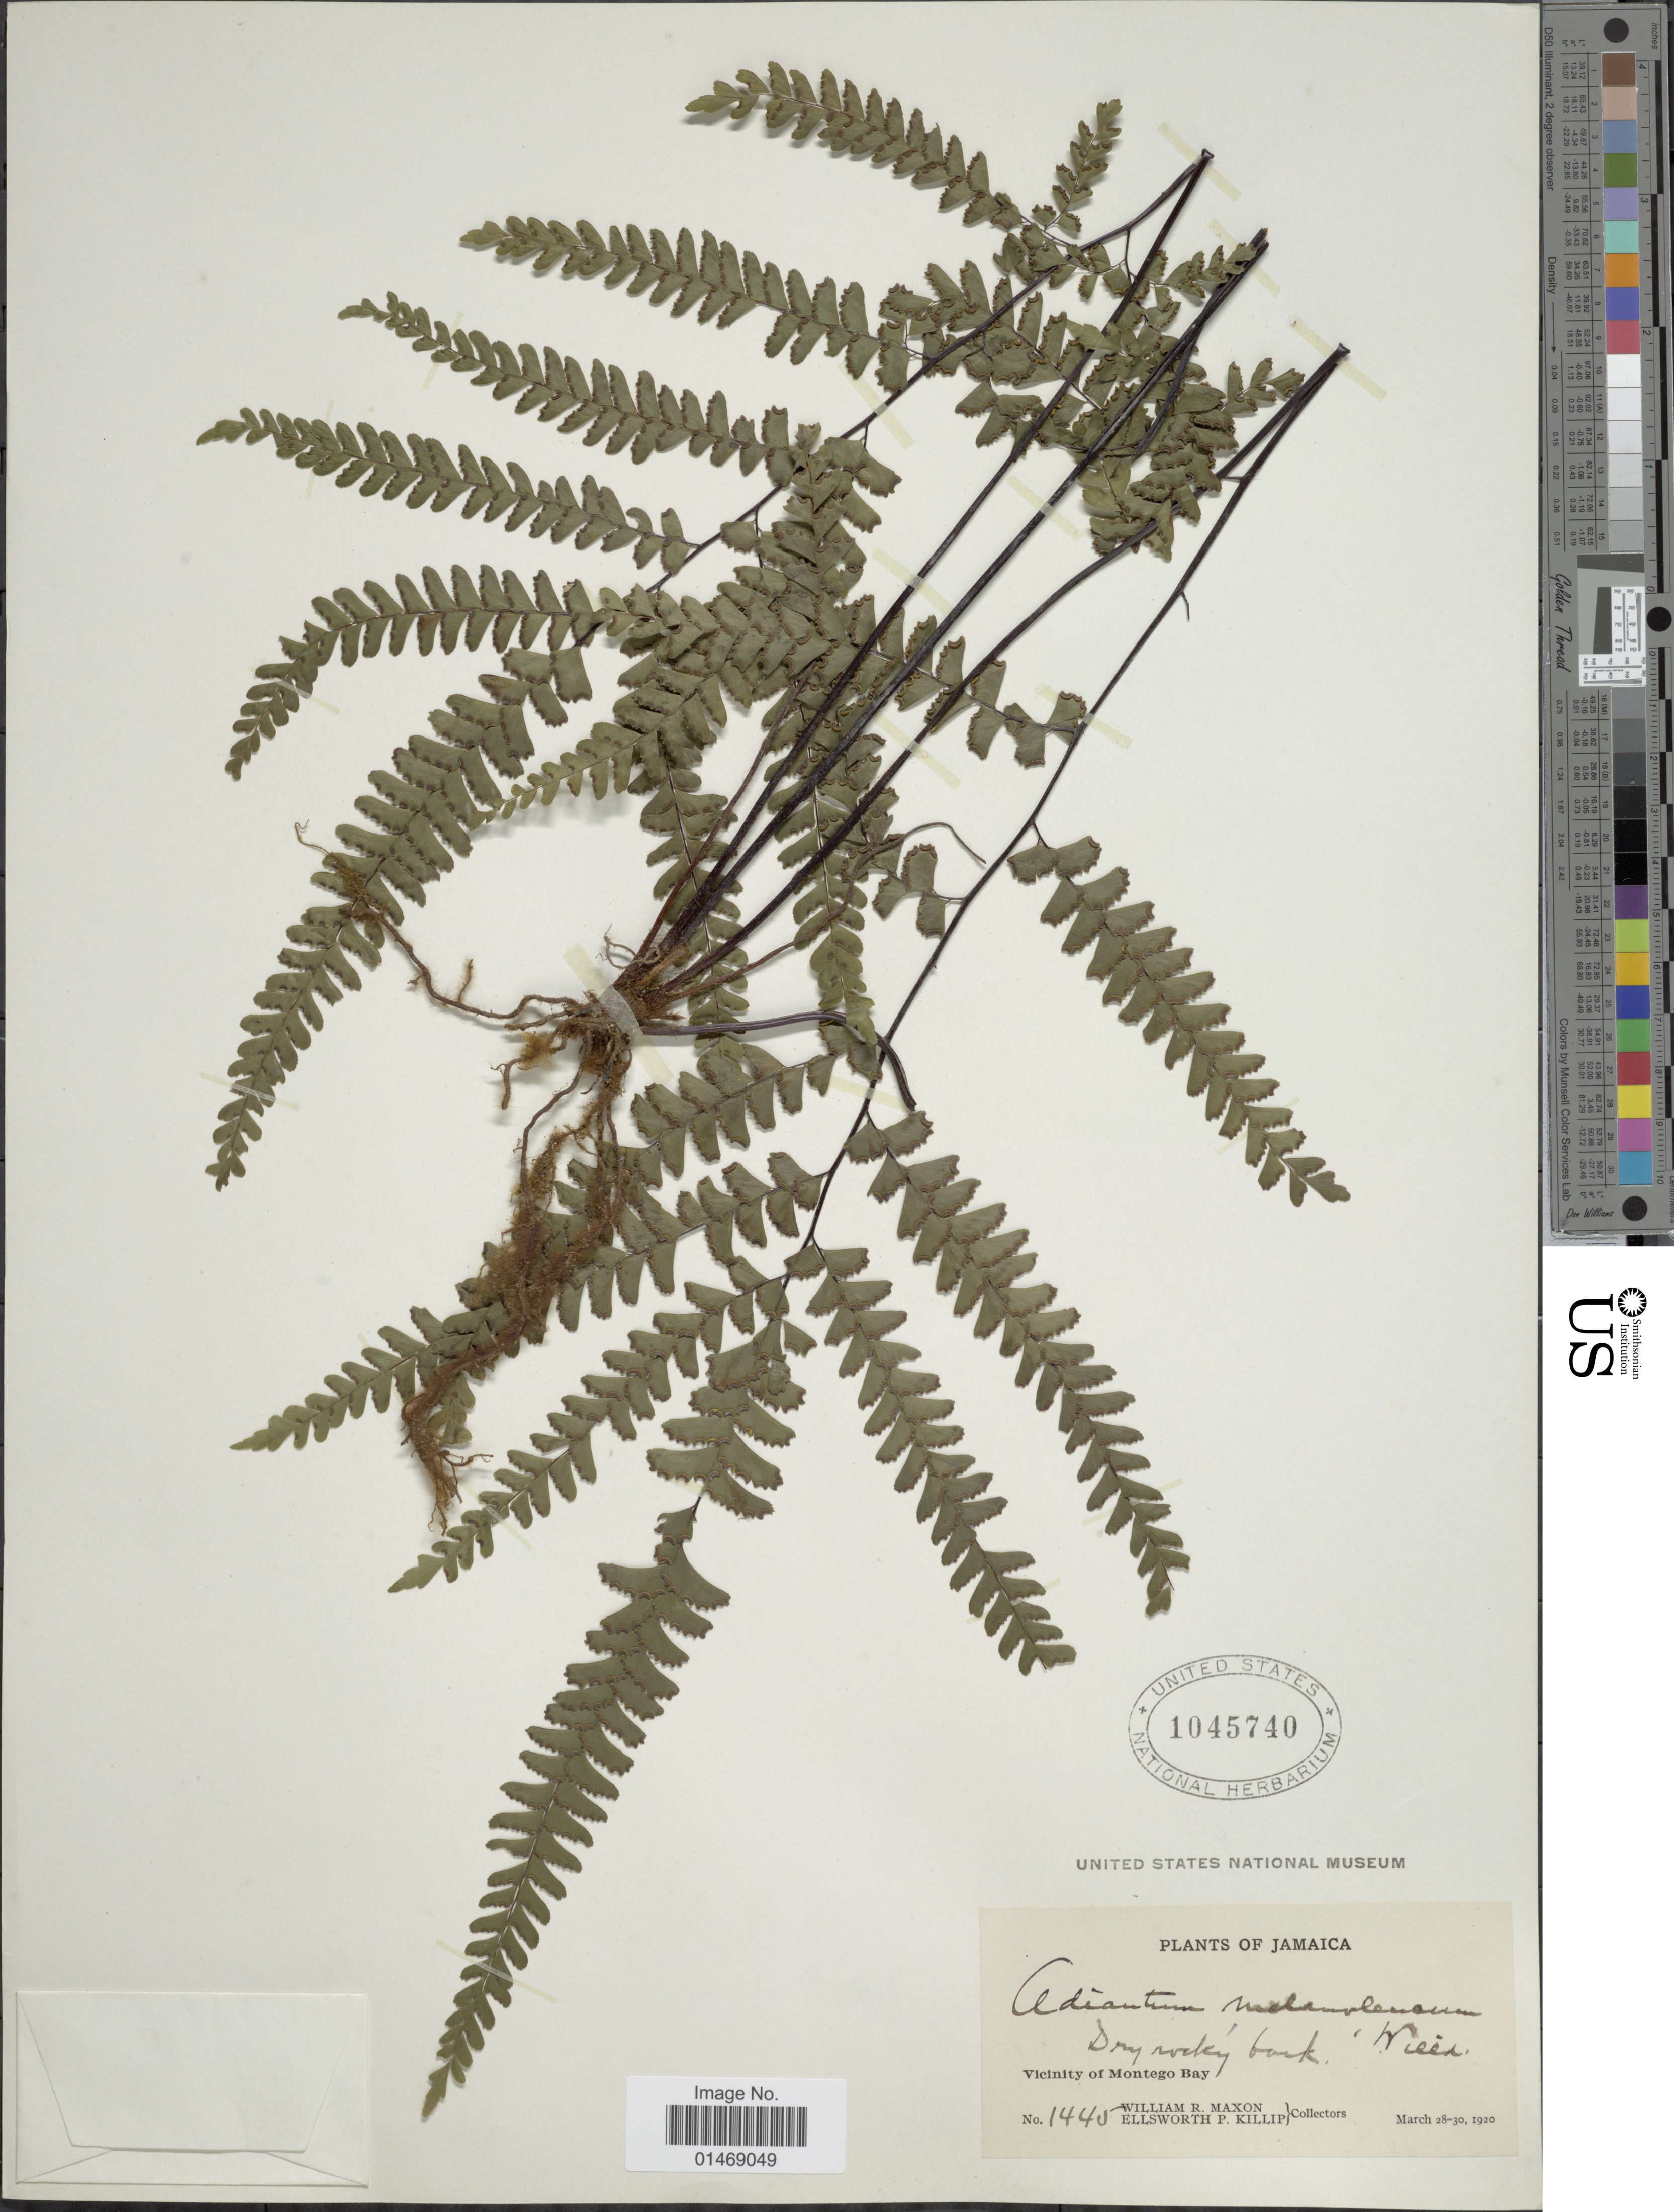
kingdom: Plantae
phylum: Tracheophyta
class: Polypodiopsida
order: Polypodiales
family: Pteridaceae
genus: Adiantum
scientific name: Adiantum melanoleucum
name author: Willd.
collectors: W. R. Maxon & E. P. Killip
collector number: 1445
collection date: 1920-03-28/1920-03-30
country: Jamaica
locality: Vicinity of Montego Bay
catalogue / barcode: US 1045740